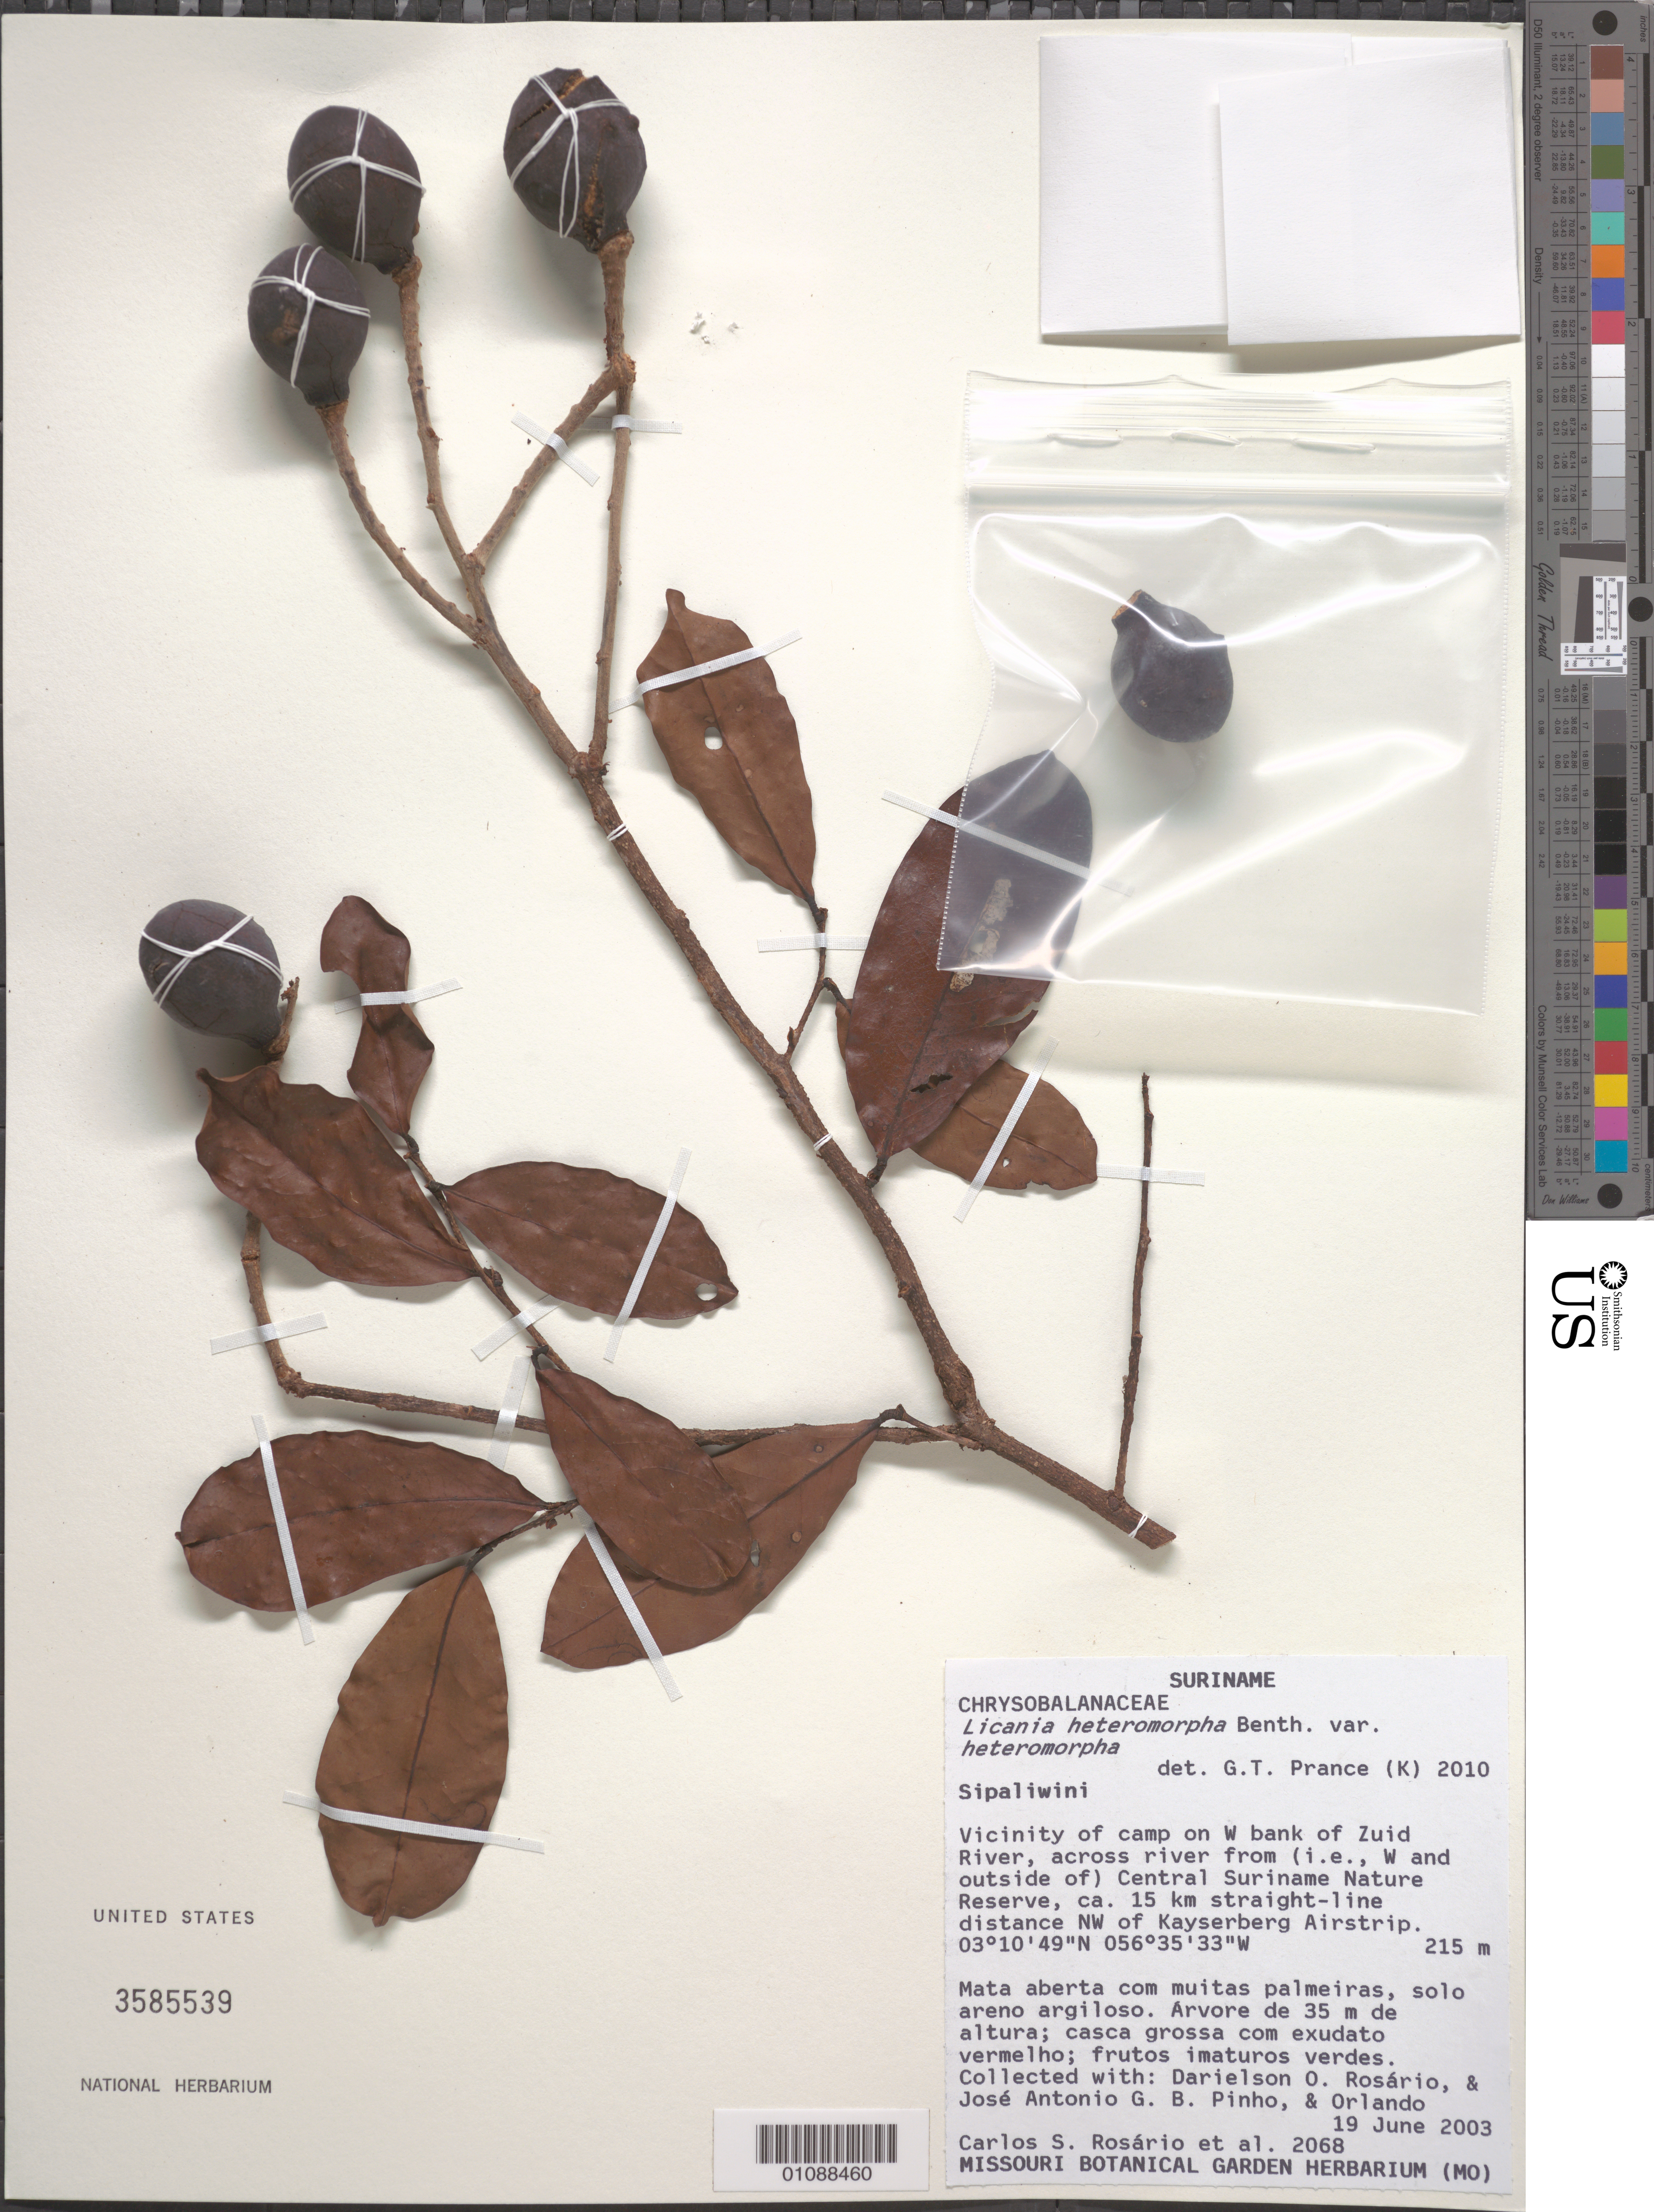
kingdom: Plantae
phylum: Tracheophyta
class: Magnoliopsida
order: Malpighiales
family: Chrysobalanaceae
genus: Hymenopus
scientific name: Hymenopus heteromorphus var. heteromorphus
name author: (Benth.) Sothers & Prance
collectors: C. S. Rosário & D. Rosario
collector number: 2068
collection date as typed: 19-Jun-03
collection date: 2003-06-19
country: Suriname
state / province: Sipaliwini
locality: Vicinity of camp of W bank of Zuid River, across river from (i.e. W and outside of) Central Suriname Nature Reserve, ca. 15 km straight-line distance NW of Kayerberg Airstrip.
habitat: Mata aberta com muitas palmeiras, solo arena argiloso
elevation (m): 215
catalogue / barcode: US 3585539